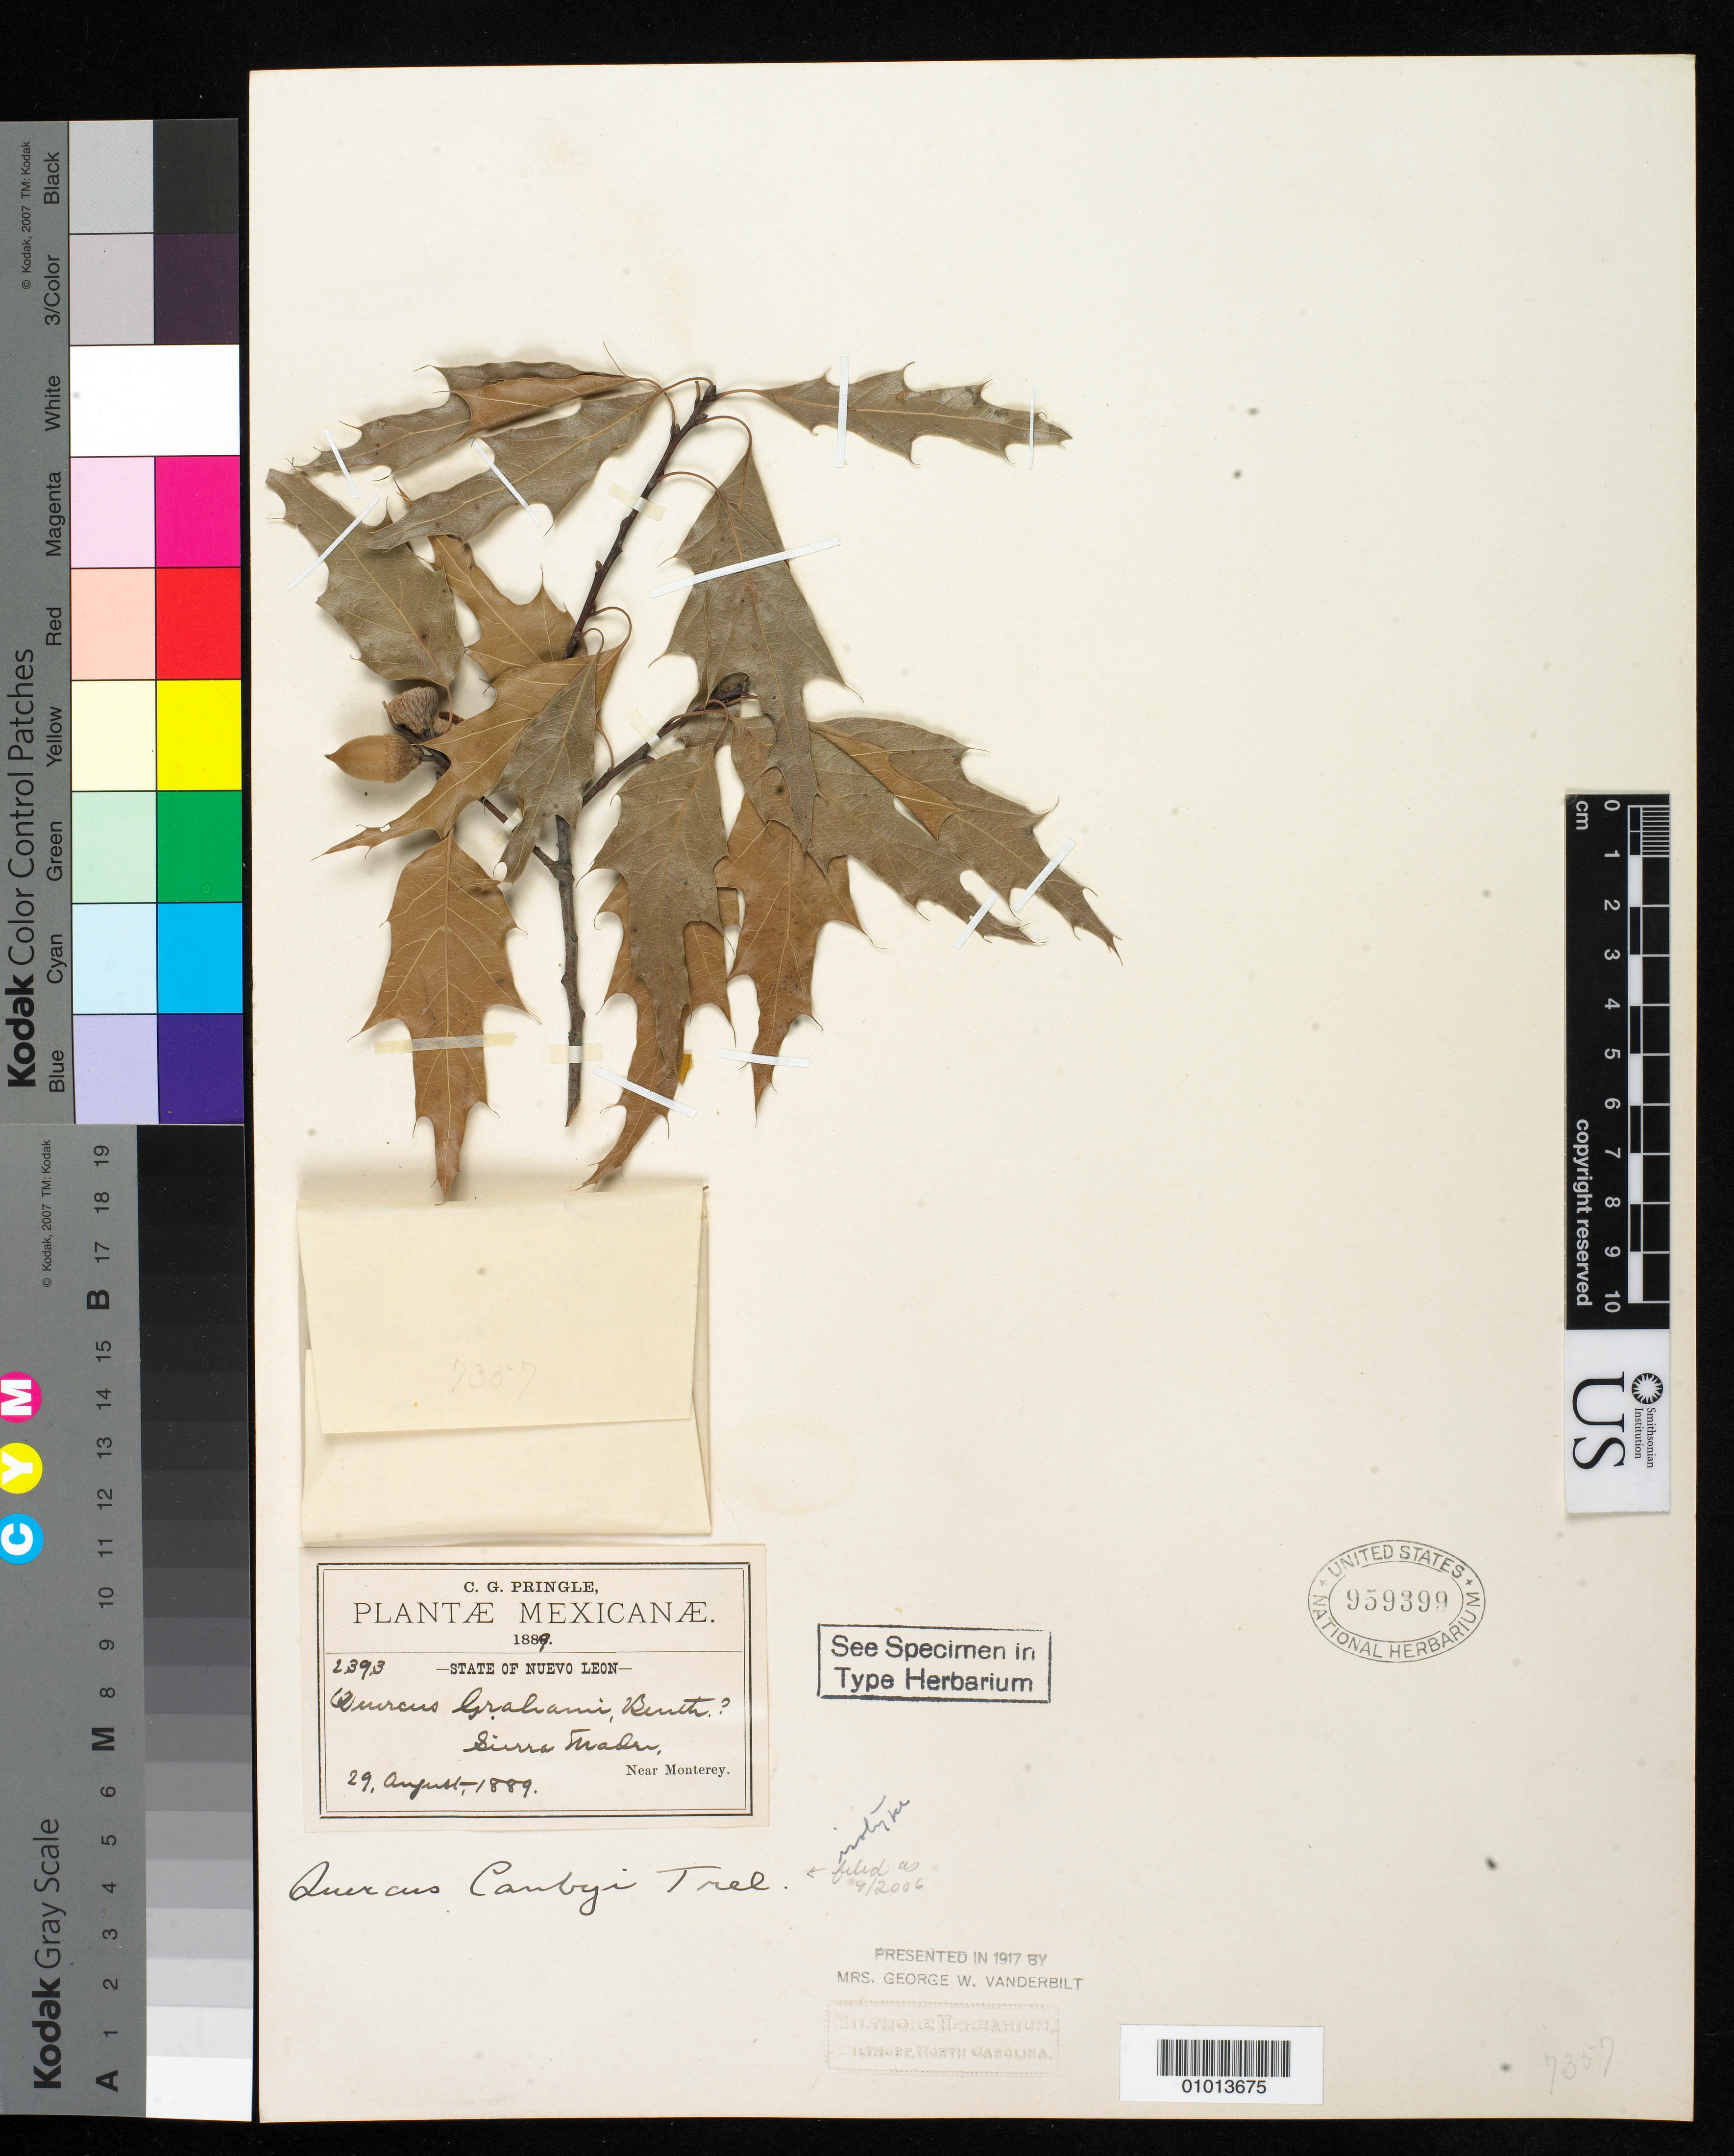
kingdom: Plantae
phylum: Tracheophyta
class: Magnoliopsida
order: Fagales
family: Fagaceae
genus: Quercus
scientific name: Quercus canbyi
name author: Trel.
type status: Isotype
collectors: C. G. Pringle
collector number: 2393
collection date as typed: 29 Aug 1889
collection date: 1889-08-29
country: Mexico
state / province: Nuevo León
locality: Sierra Madre near Monterey.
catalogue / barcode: US 959399